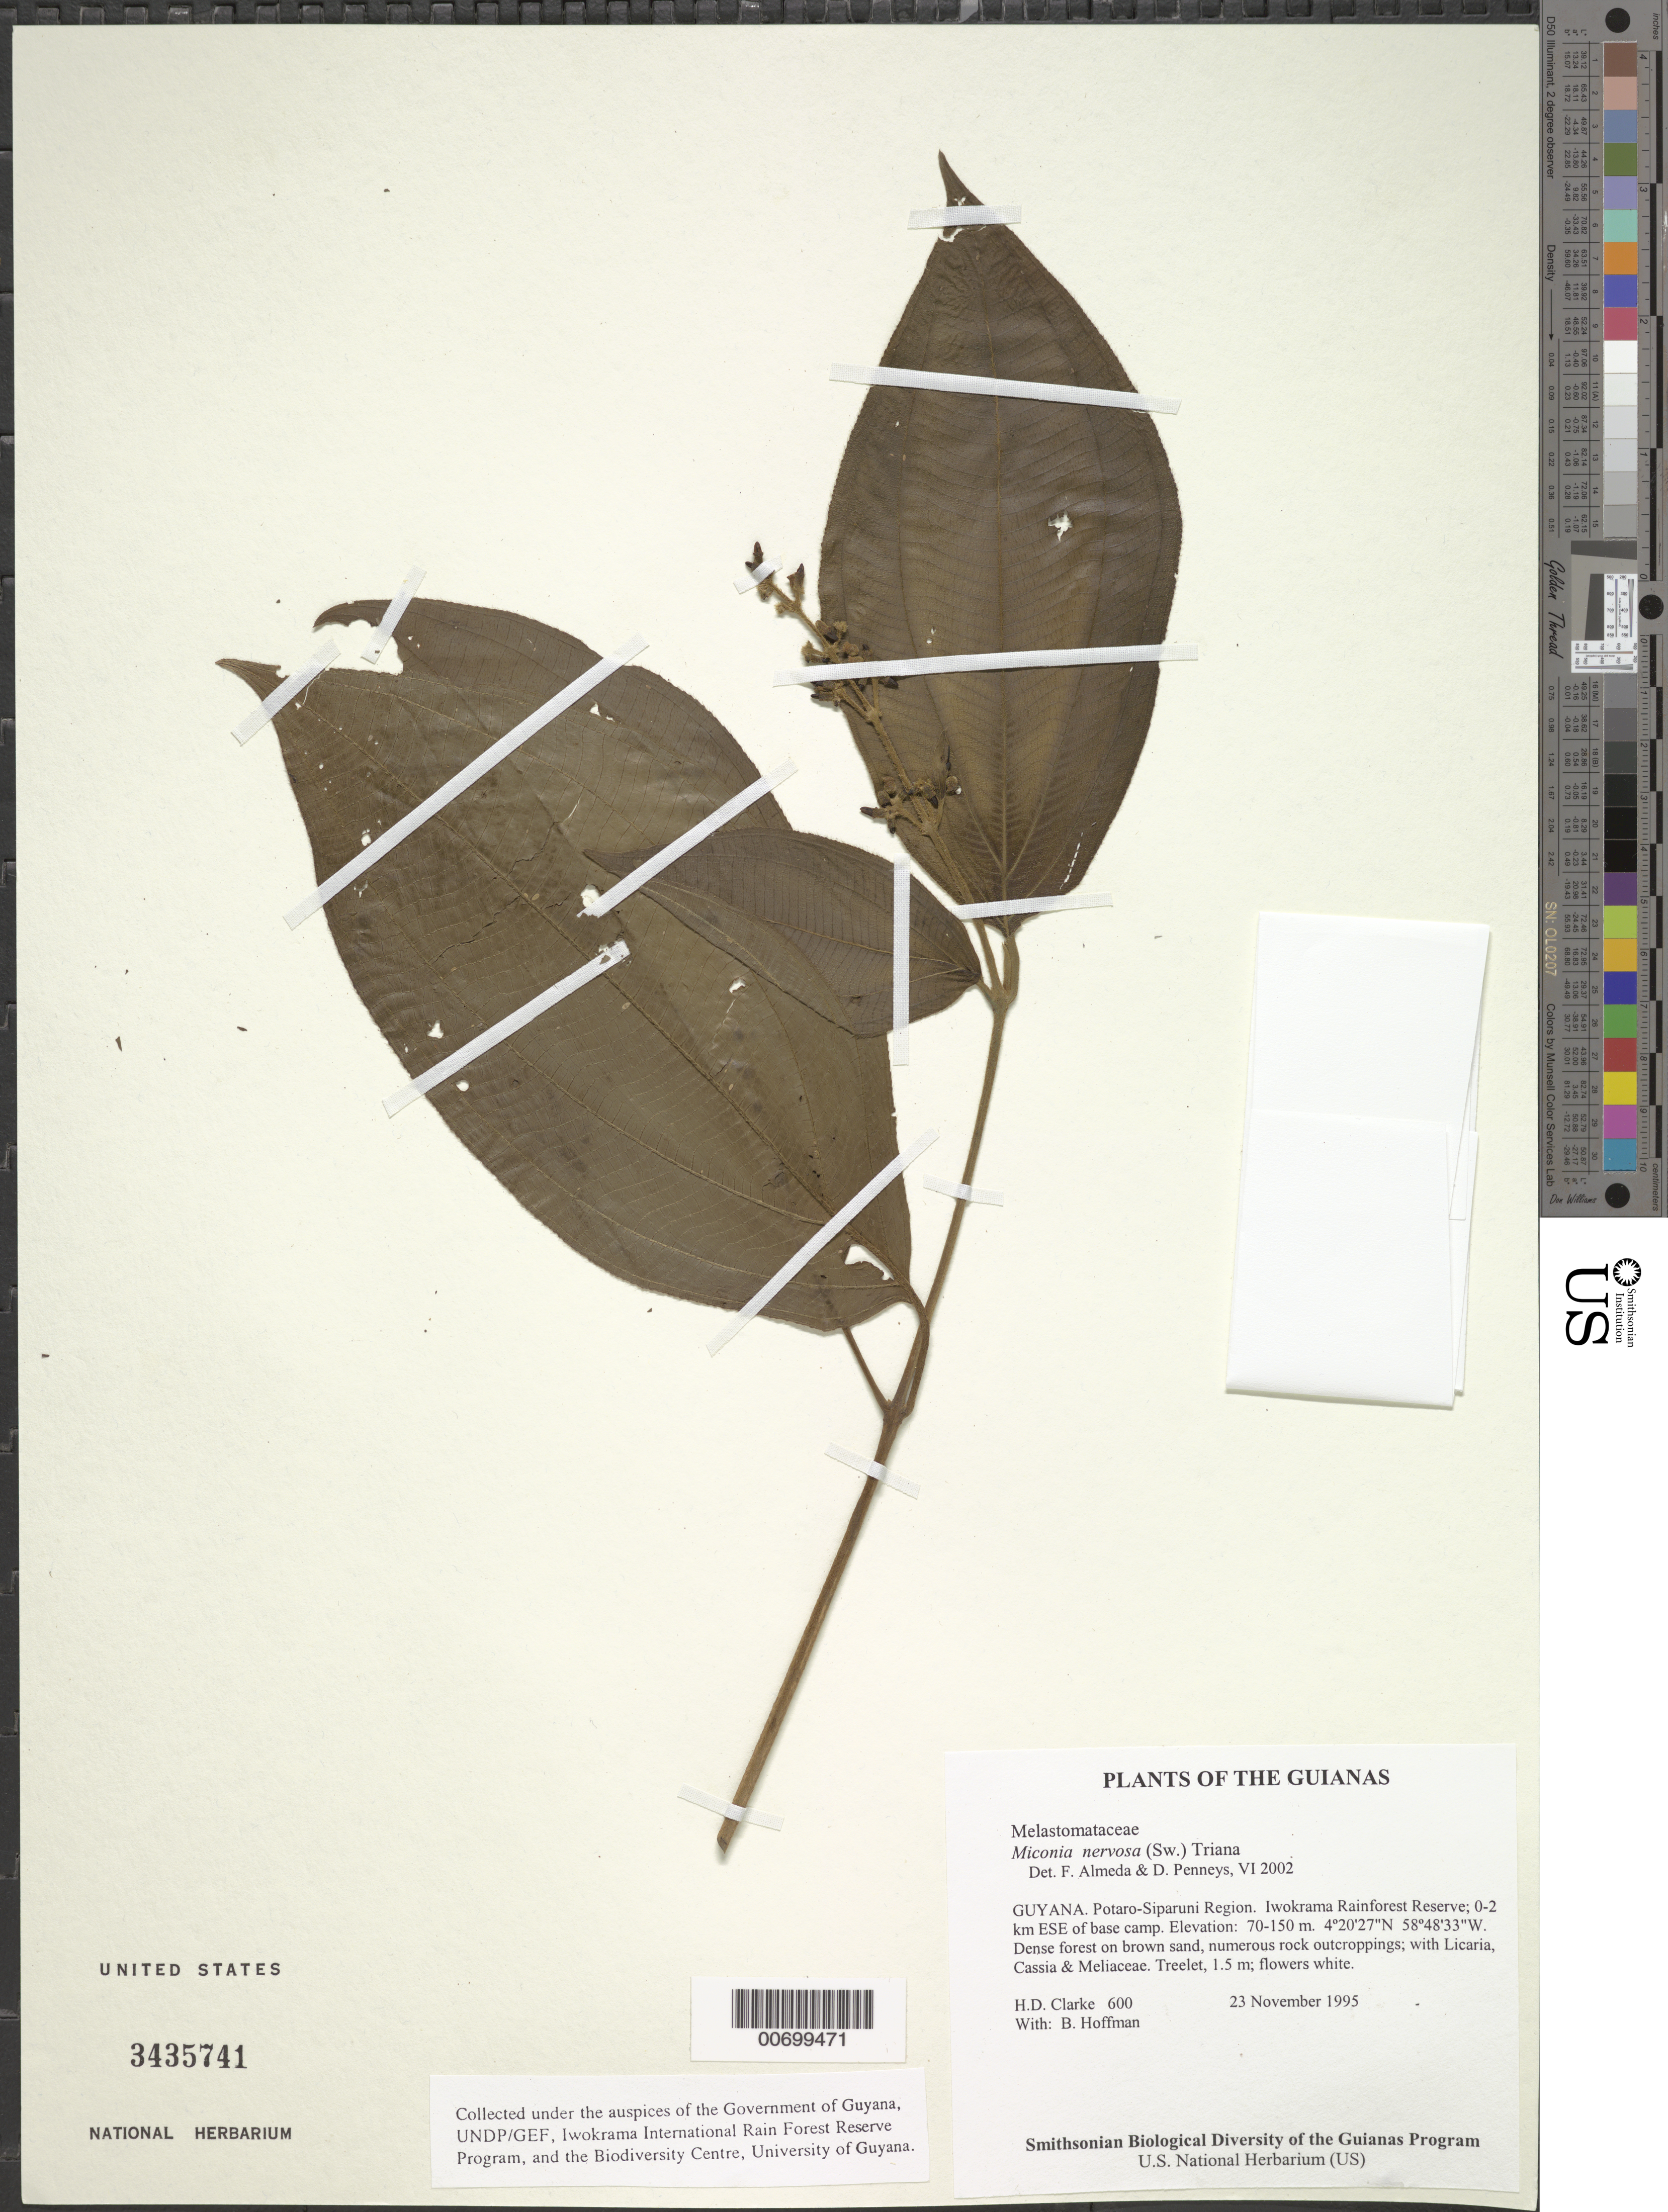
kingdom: Plantae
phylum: Tracheophyta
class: Magnoliopsida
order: Myrtales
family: Melastomataceae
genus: Miconia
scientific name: Miconia nervosa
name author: (Sm.) Triana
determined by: Almeda, F.; Penneys, D. S.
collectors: H. D. Clarke & B. Hoffman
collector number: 600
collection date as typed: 23 November 1995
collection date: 1995-11-23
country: Guyana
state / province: Potaro-Siparuni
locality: Iwokrama Rainforest Reserve; 0-2 km ESE of base camp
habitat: Dense forest on brown sand, numerous rock outcroppings; with Licaria, Cassia & Meliaceae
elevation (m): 70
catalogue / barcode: US 3435741